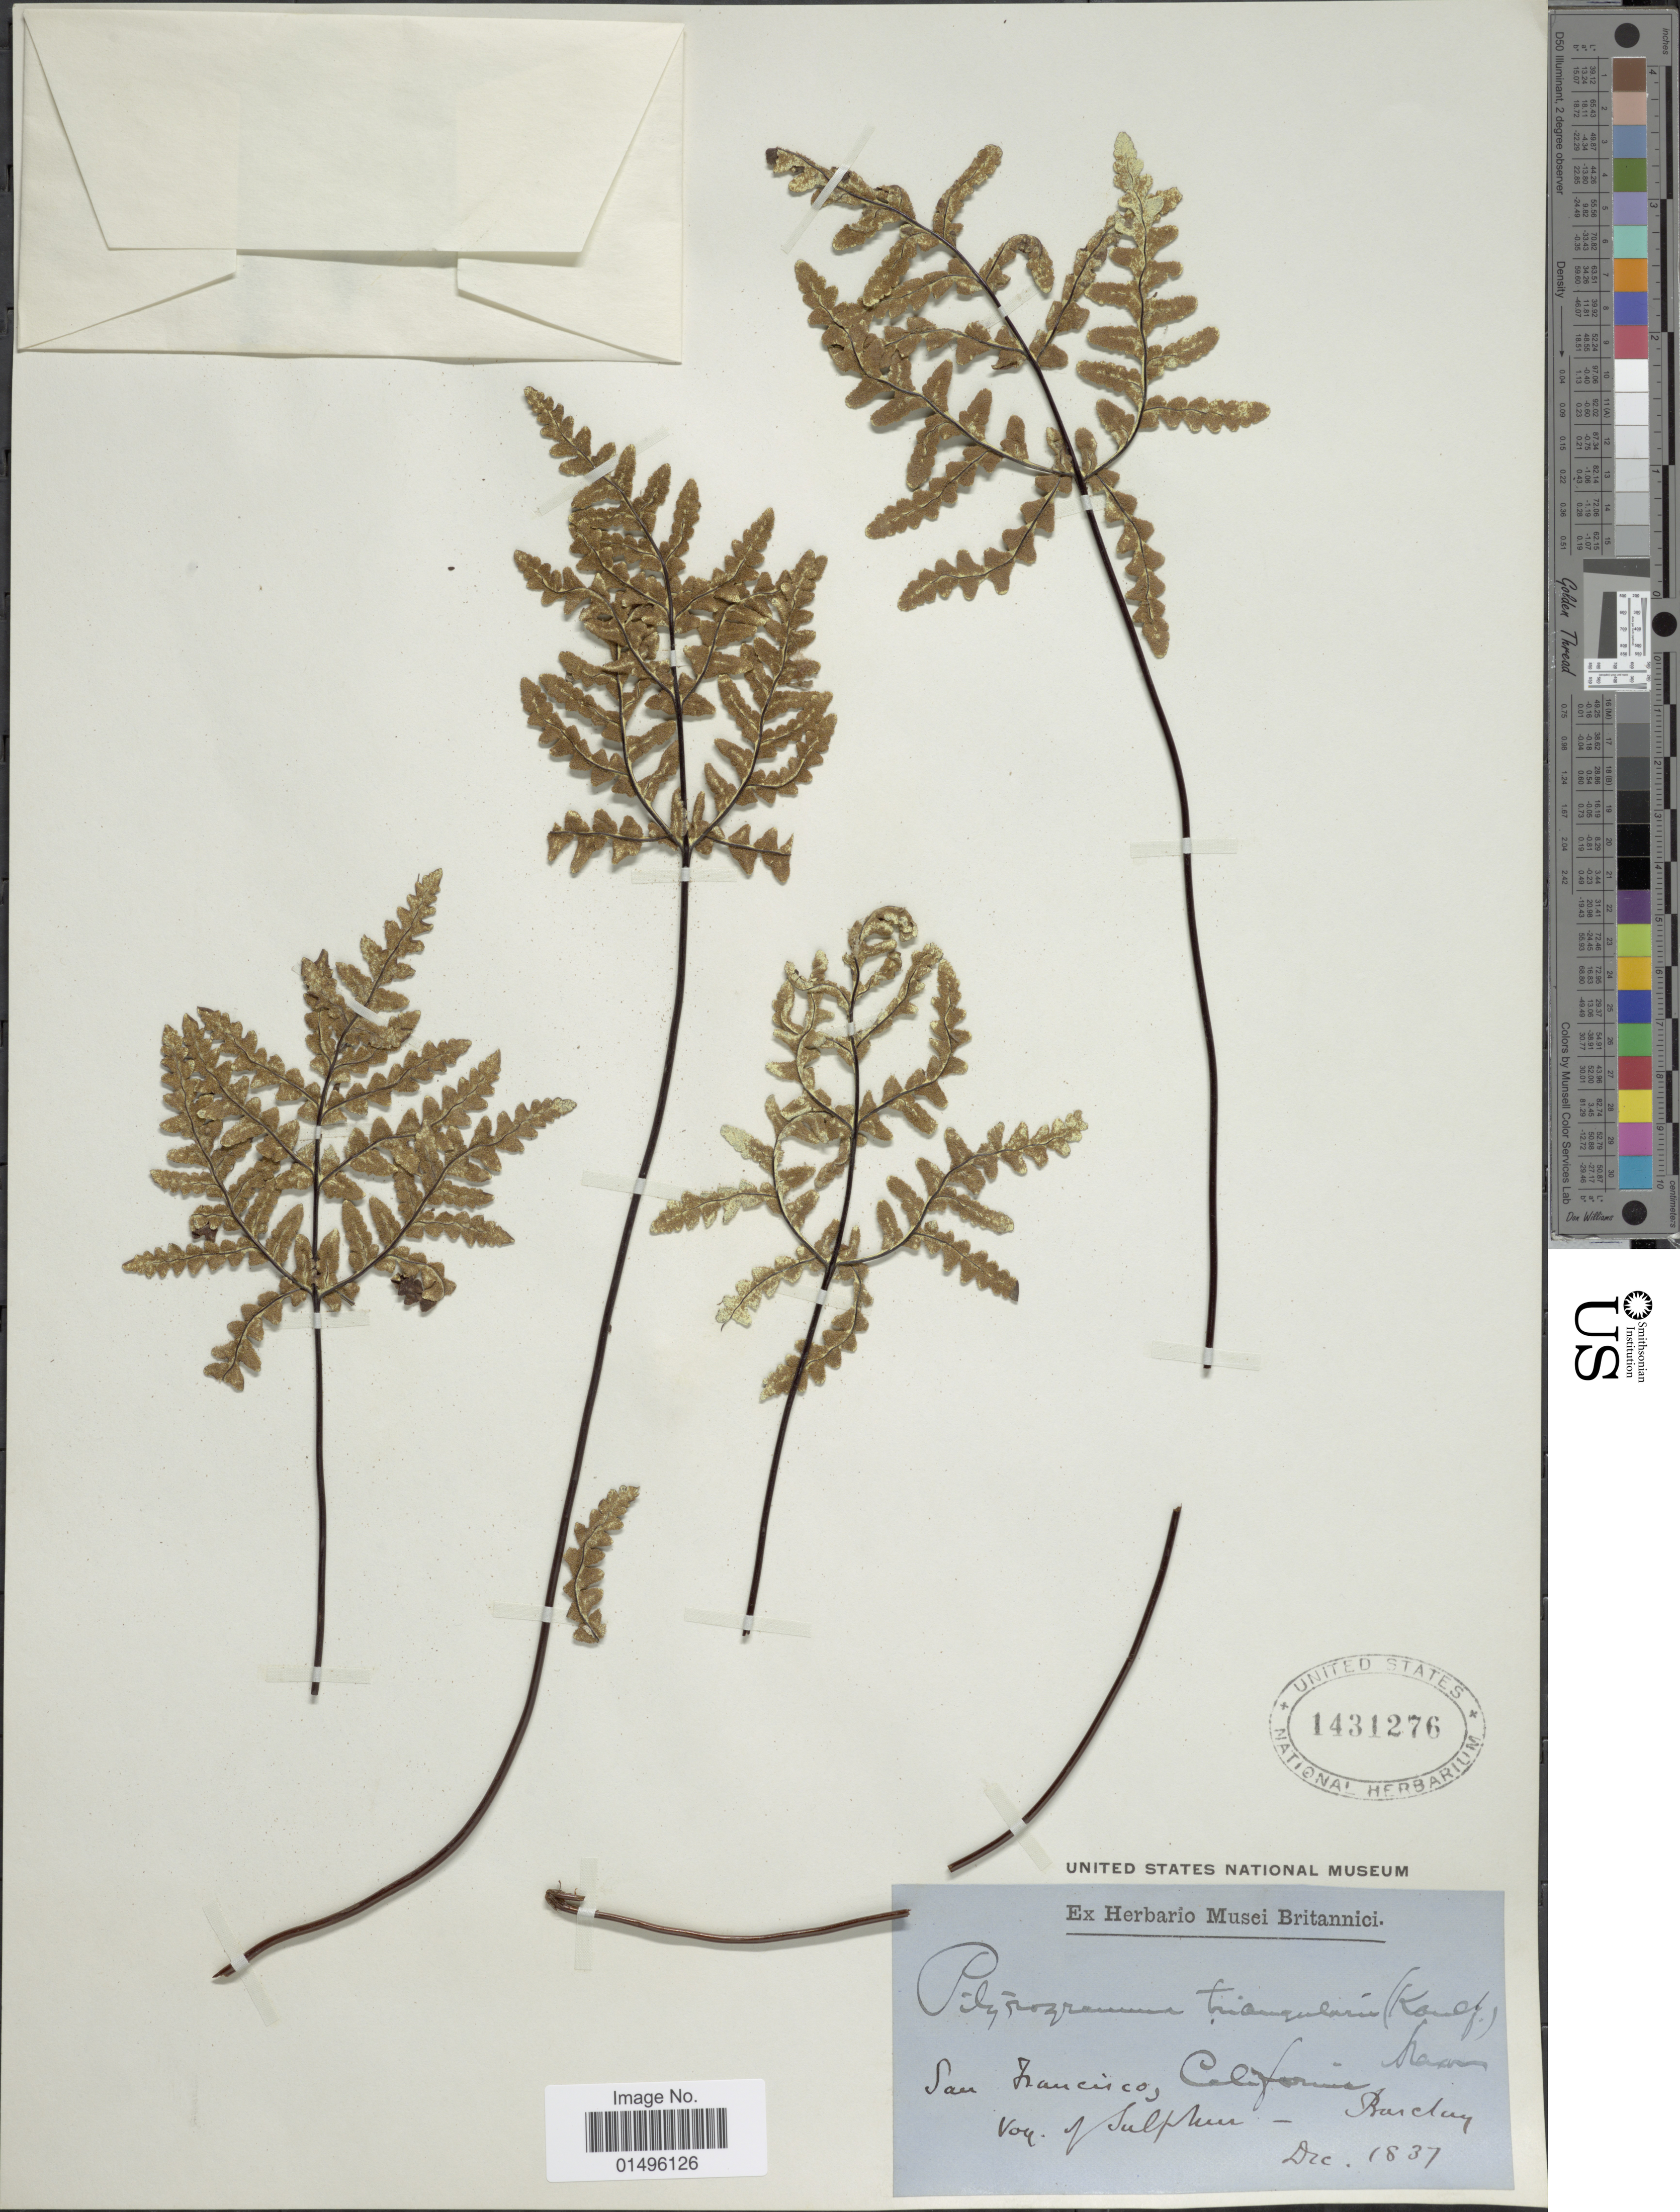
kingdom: Plantae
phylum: Tracheophyta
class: Polypodiopsida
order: Polypodiales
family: Pteridaceae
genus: Pentagramma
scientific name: Pentagramma triangularis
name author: (Kaulf.) Yatsk. et al.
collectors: -- Barclay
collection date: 1837-12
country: United States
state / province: California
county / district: San Francisco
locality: California, San Francisco.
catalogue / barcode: US 1431276